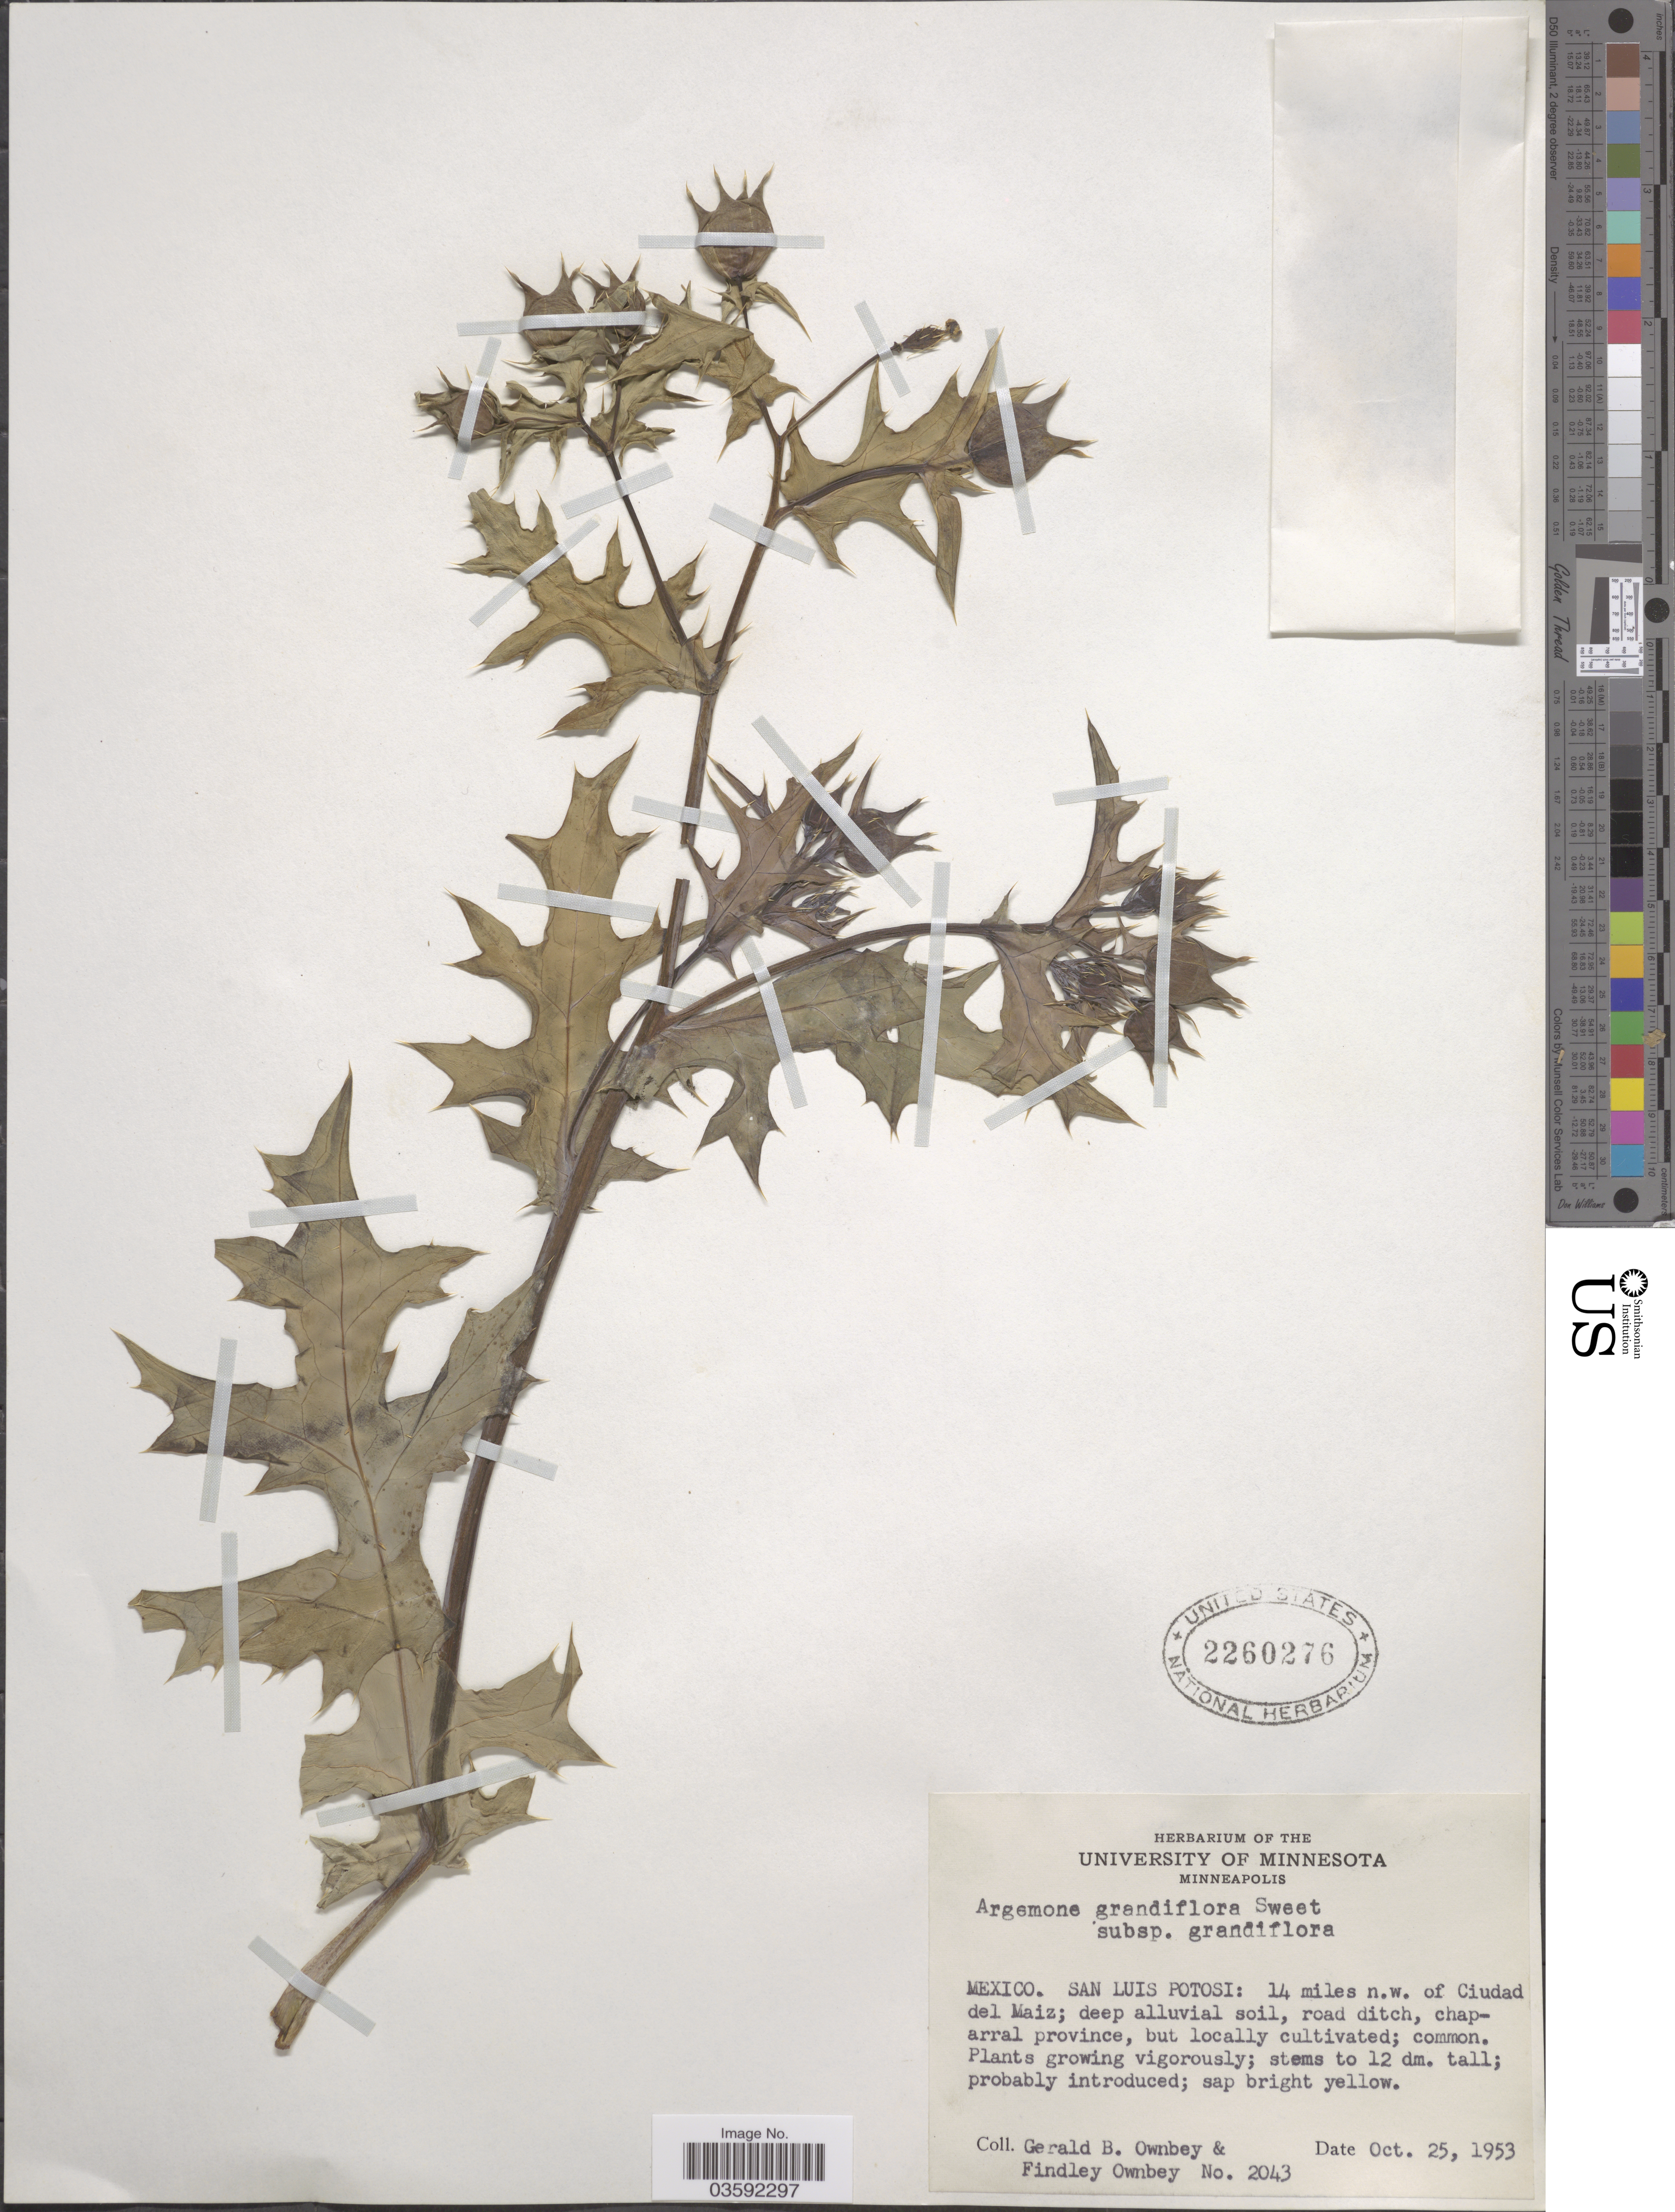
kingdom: Plantae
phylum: Tracheophyta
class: Magnoliopsida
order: Ranunculales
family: Papaveraceae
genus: Argemone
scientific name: Argemone grandiflora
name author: Sweet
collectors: G. B. Ownbey & F. Ownbey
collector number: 2043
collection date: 1953-10-25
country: Mexico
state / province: San Luis Potosí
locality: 14 miles n.w. of Ciudad del Maiz.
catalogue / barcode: US 2260276